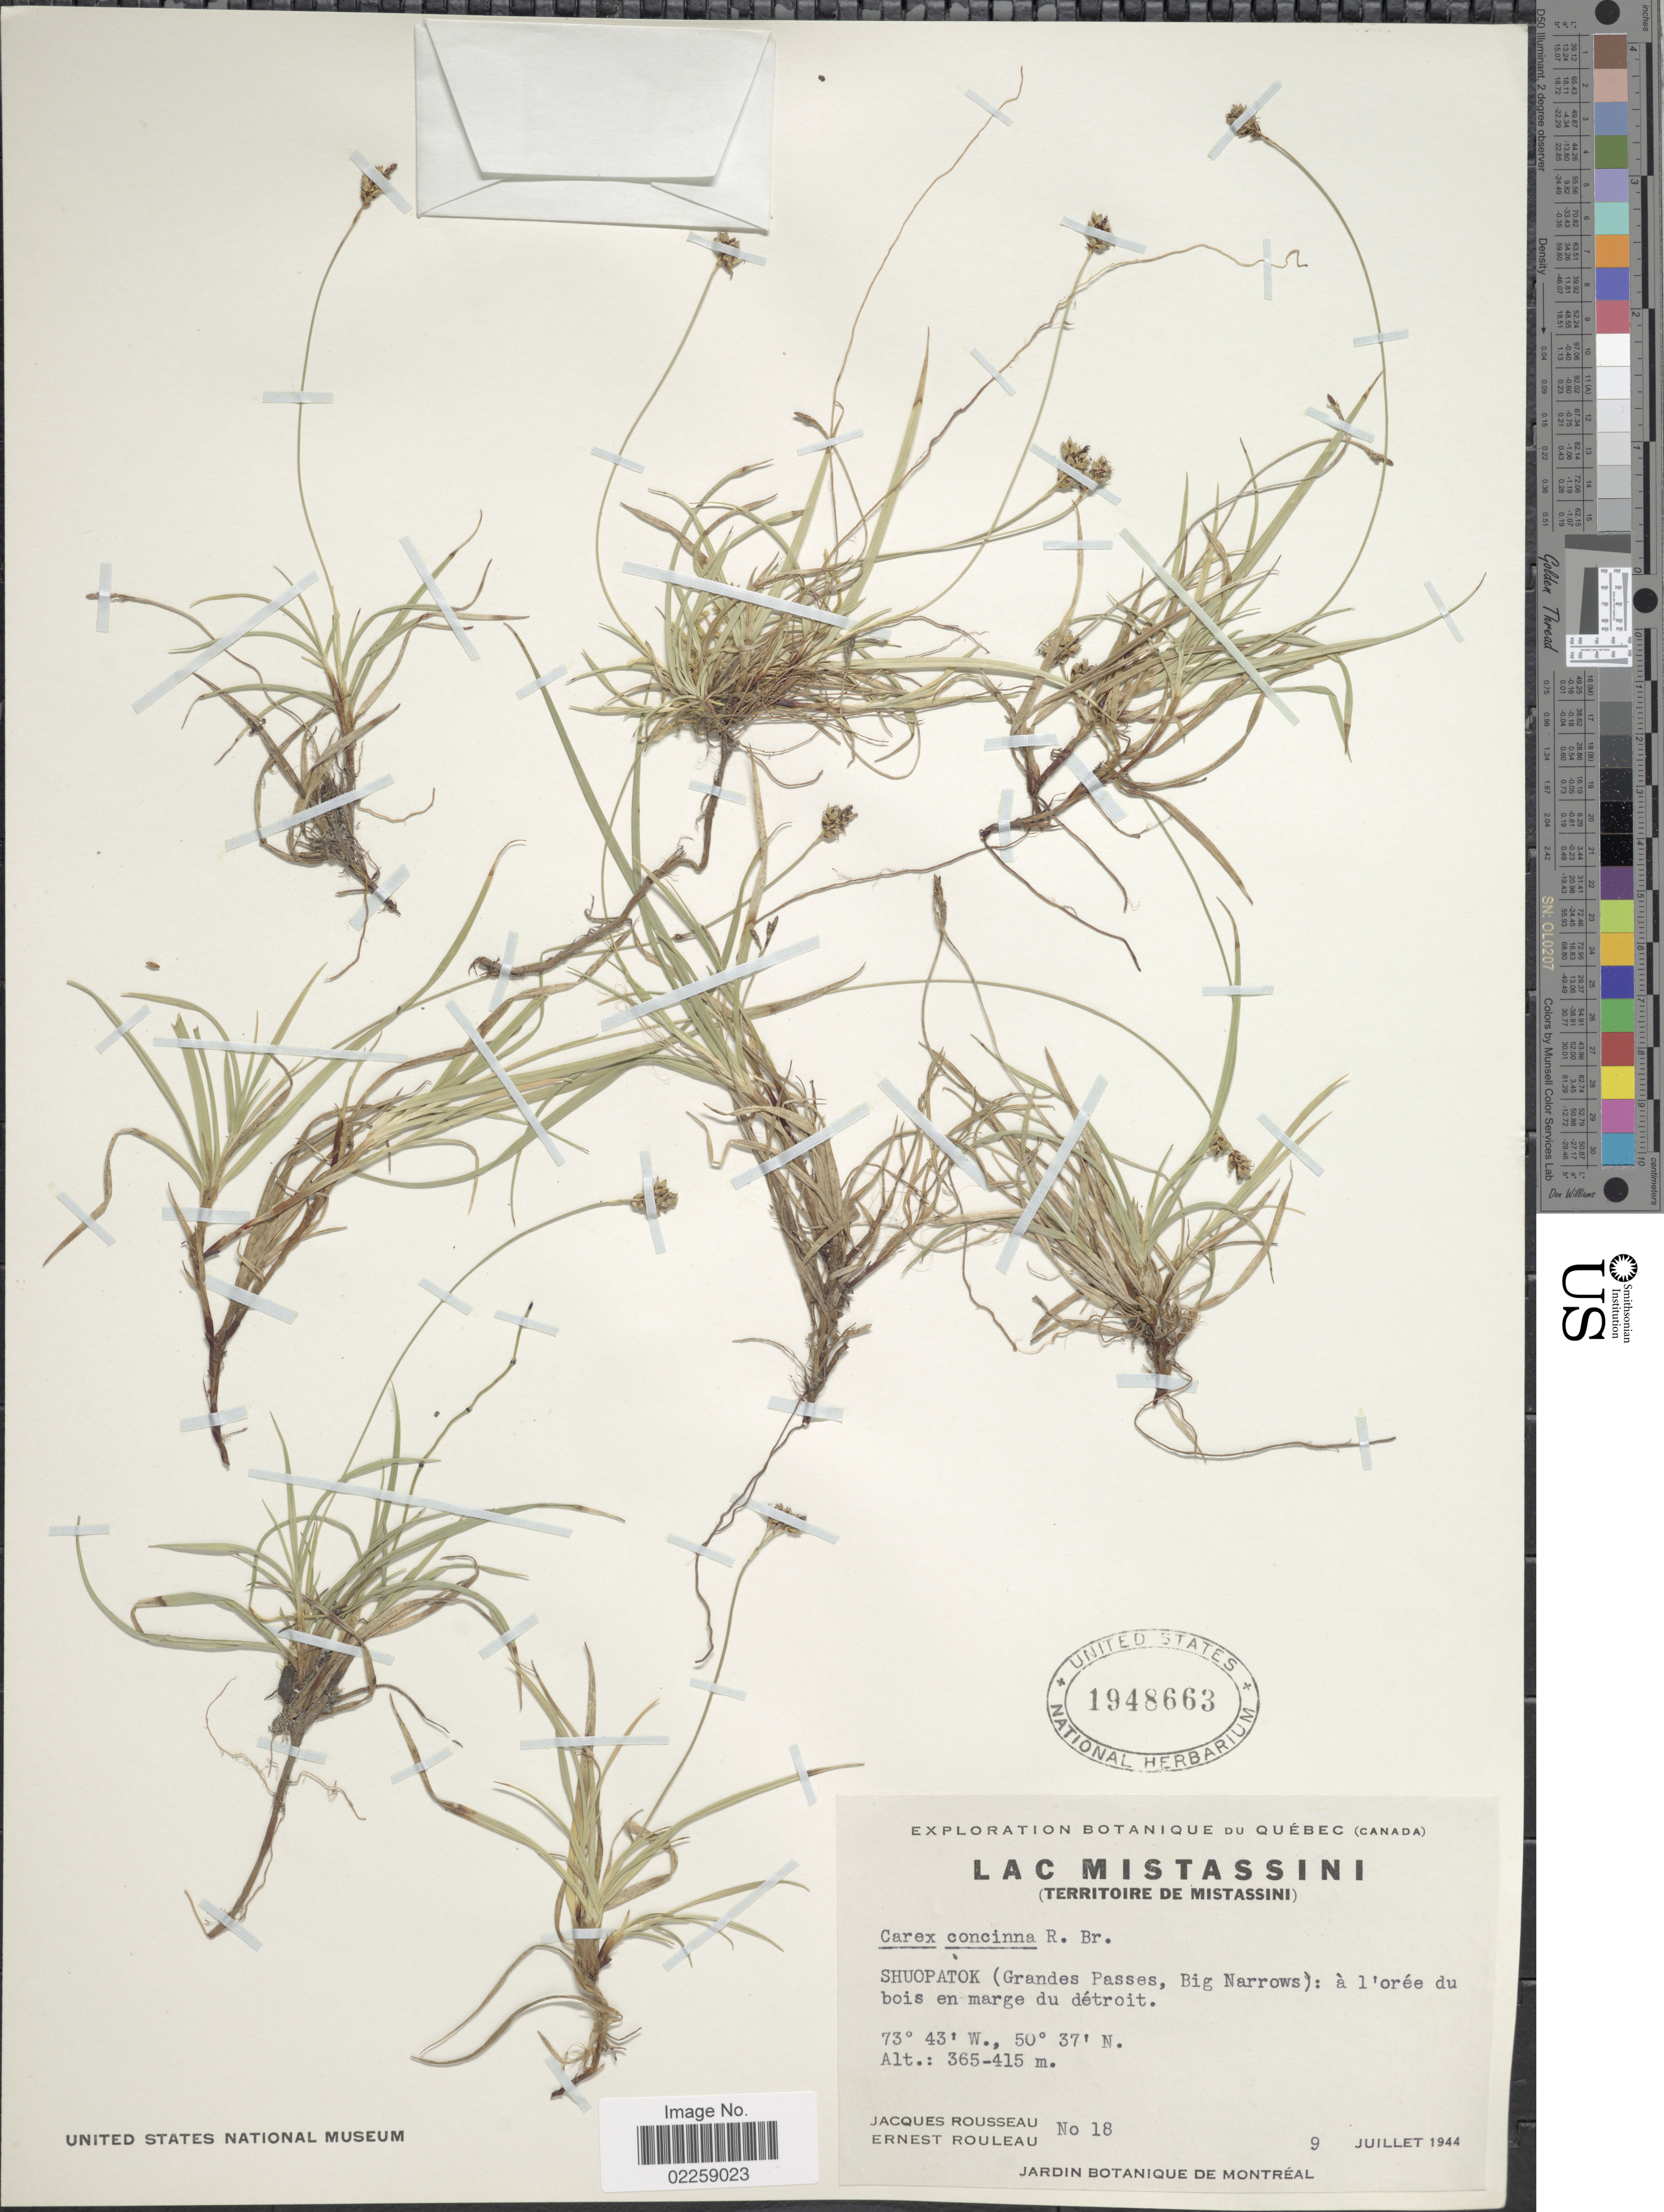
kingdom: Plantae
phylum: Tracheophyta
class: Liliopsida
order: Poales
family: Cyperaceae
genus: Carex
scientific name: Carex concinna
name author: R. Br.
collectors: J. Rousseau & J. Rouleau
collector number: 18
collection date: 1944-07-09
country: Canada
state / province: Quebec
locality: Lac Mistassini (Territoire de Mistassini). Shuopatok ( Grandes Passes, Big Narrows): a 1 l'oree du bois en marge du detroit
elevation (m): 365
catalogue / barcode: US 1948663